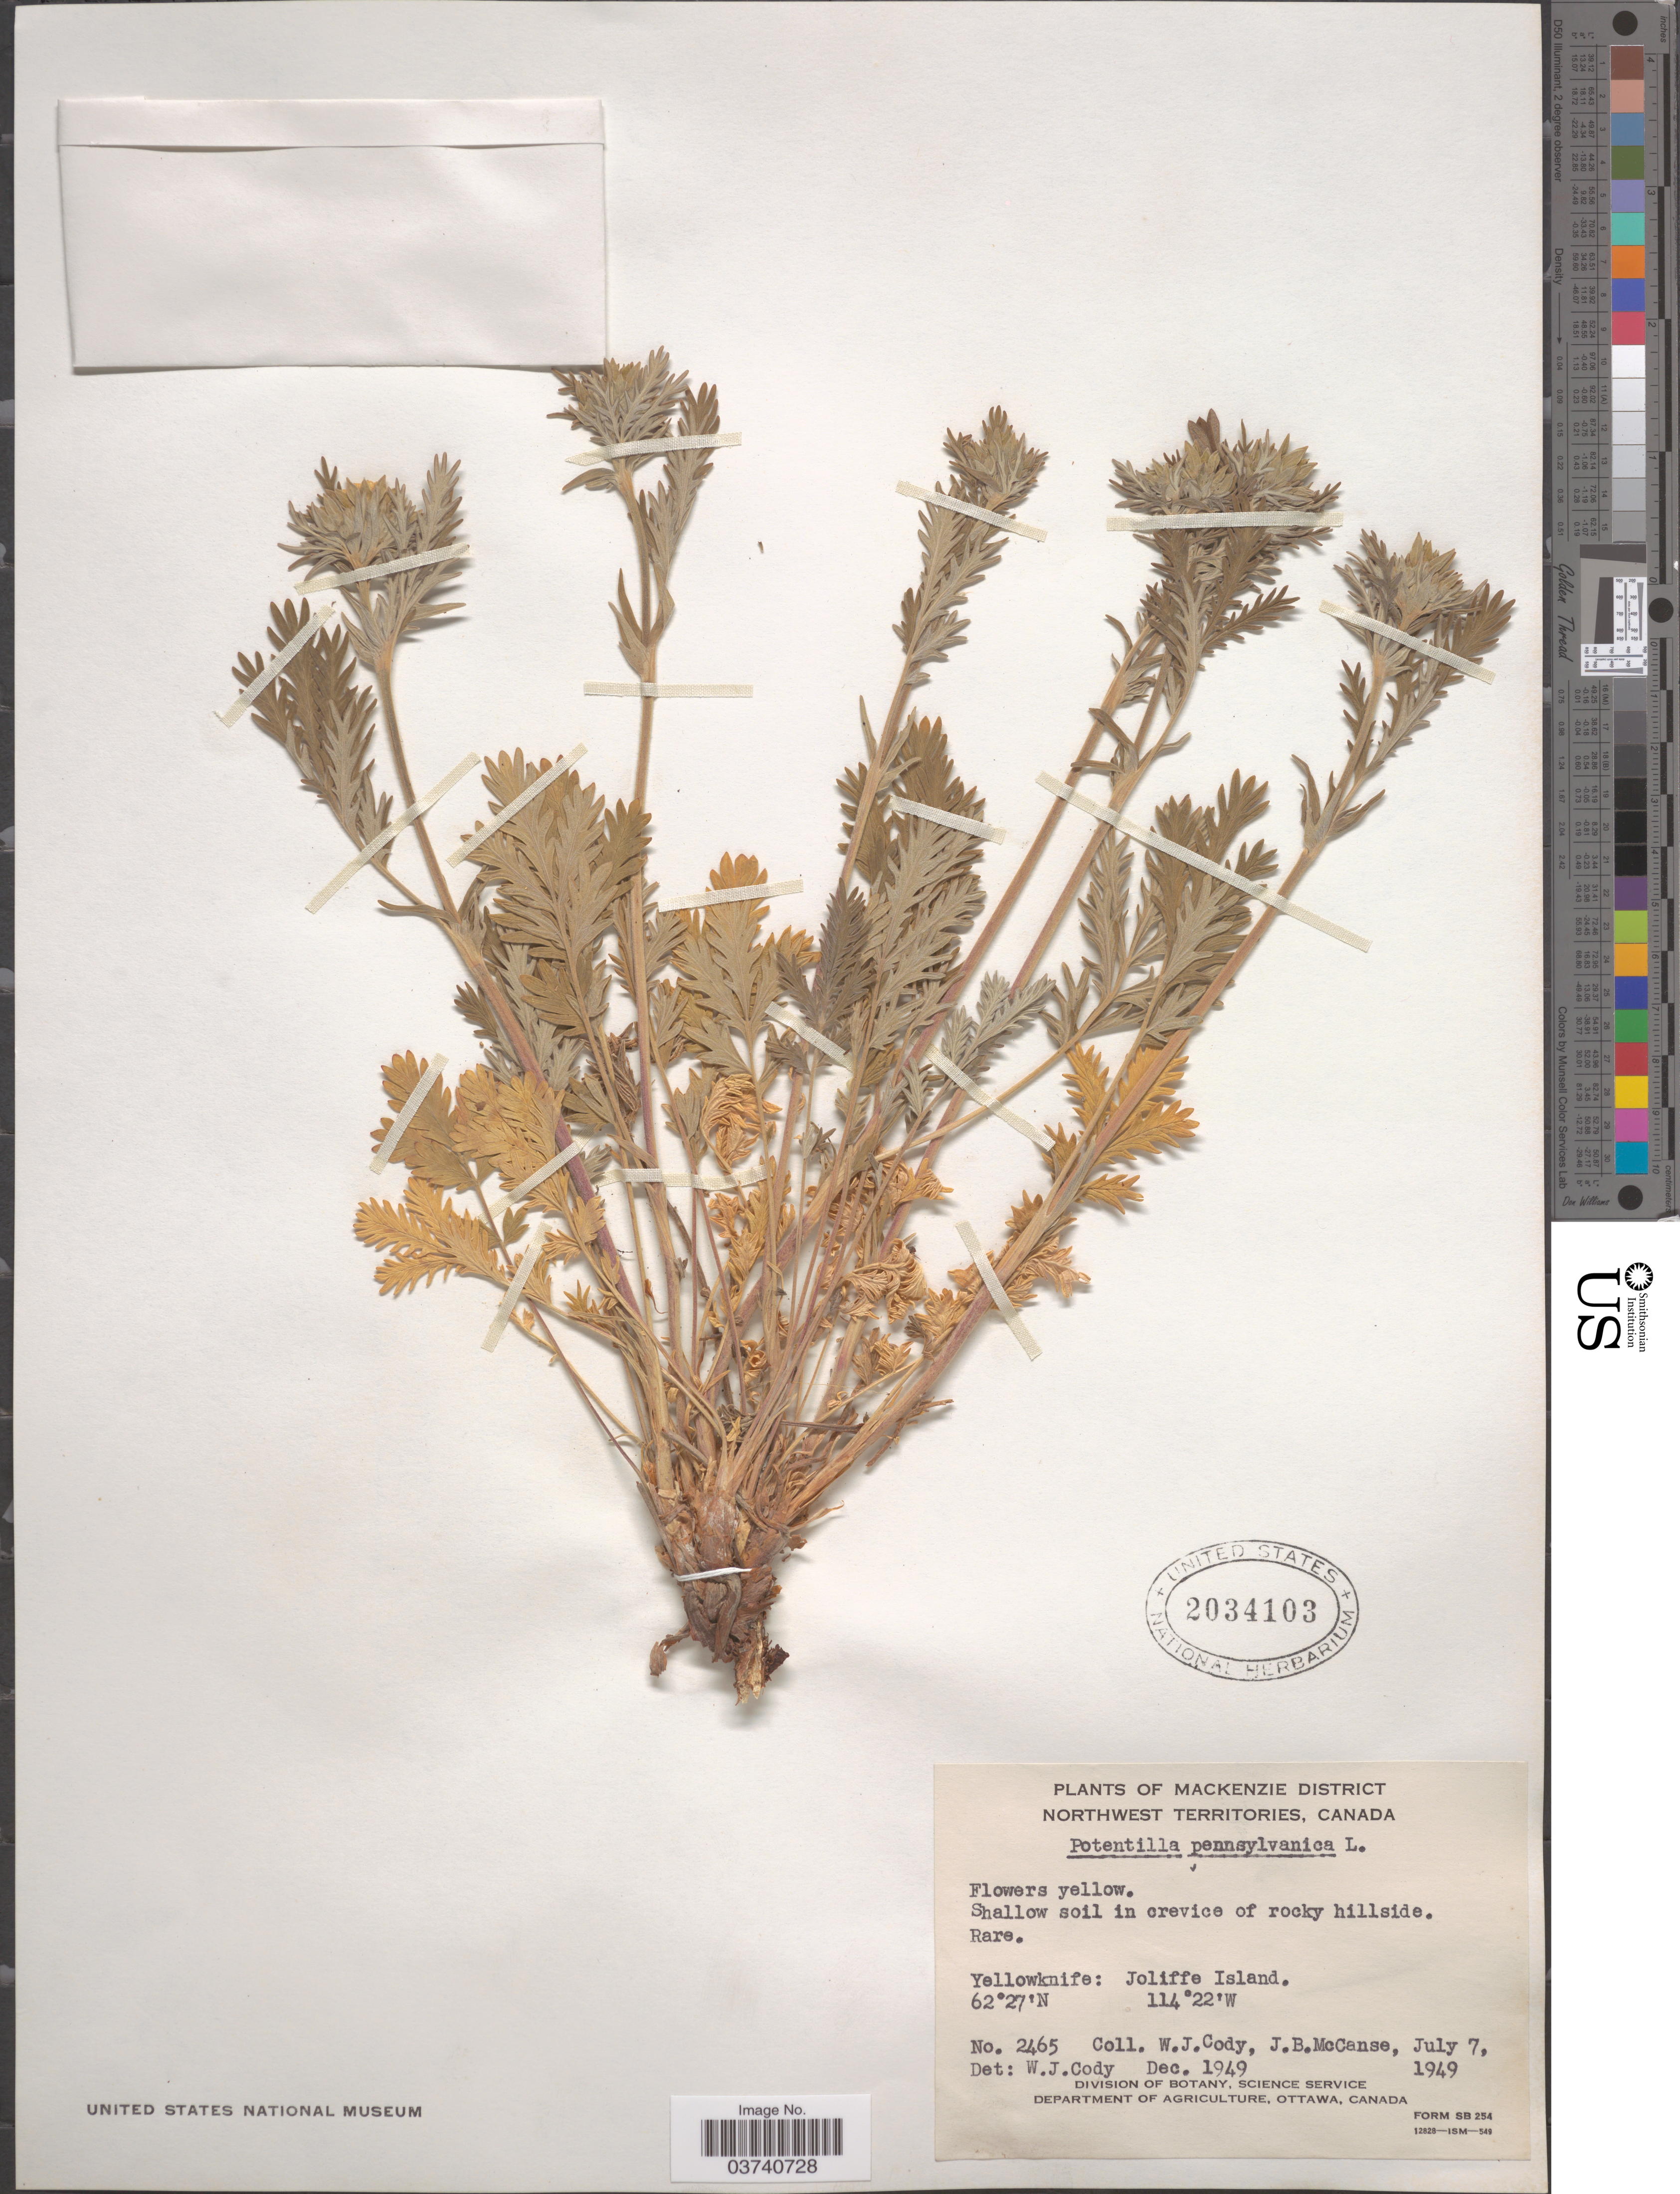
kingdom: Plantae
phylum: Tracheophyta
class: Magnoliopsida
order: Rosales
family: Rosaceae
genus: Potentilla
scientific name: Potentilla pensylvanica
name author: L.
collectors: W. Cody & J. McCanse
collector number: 2465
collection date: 1949-07-07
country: Canada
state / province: Northwest Territories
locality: Mackenzie District. Yellowknife: Joliffe Island.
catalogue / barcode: US 2034103